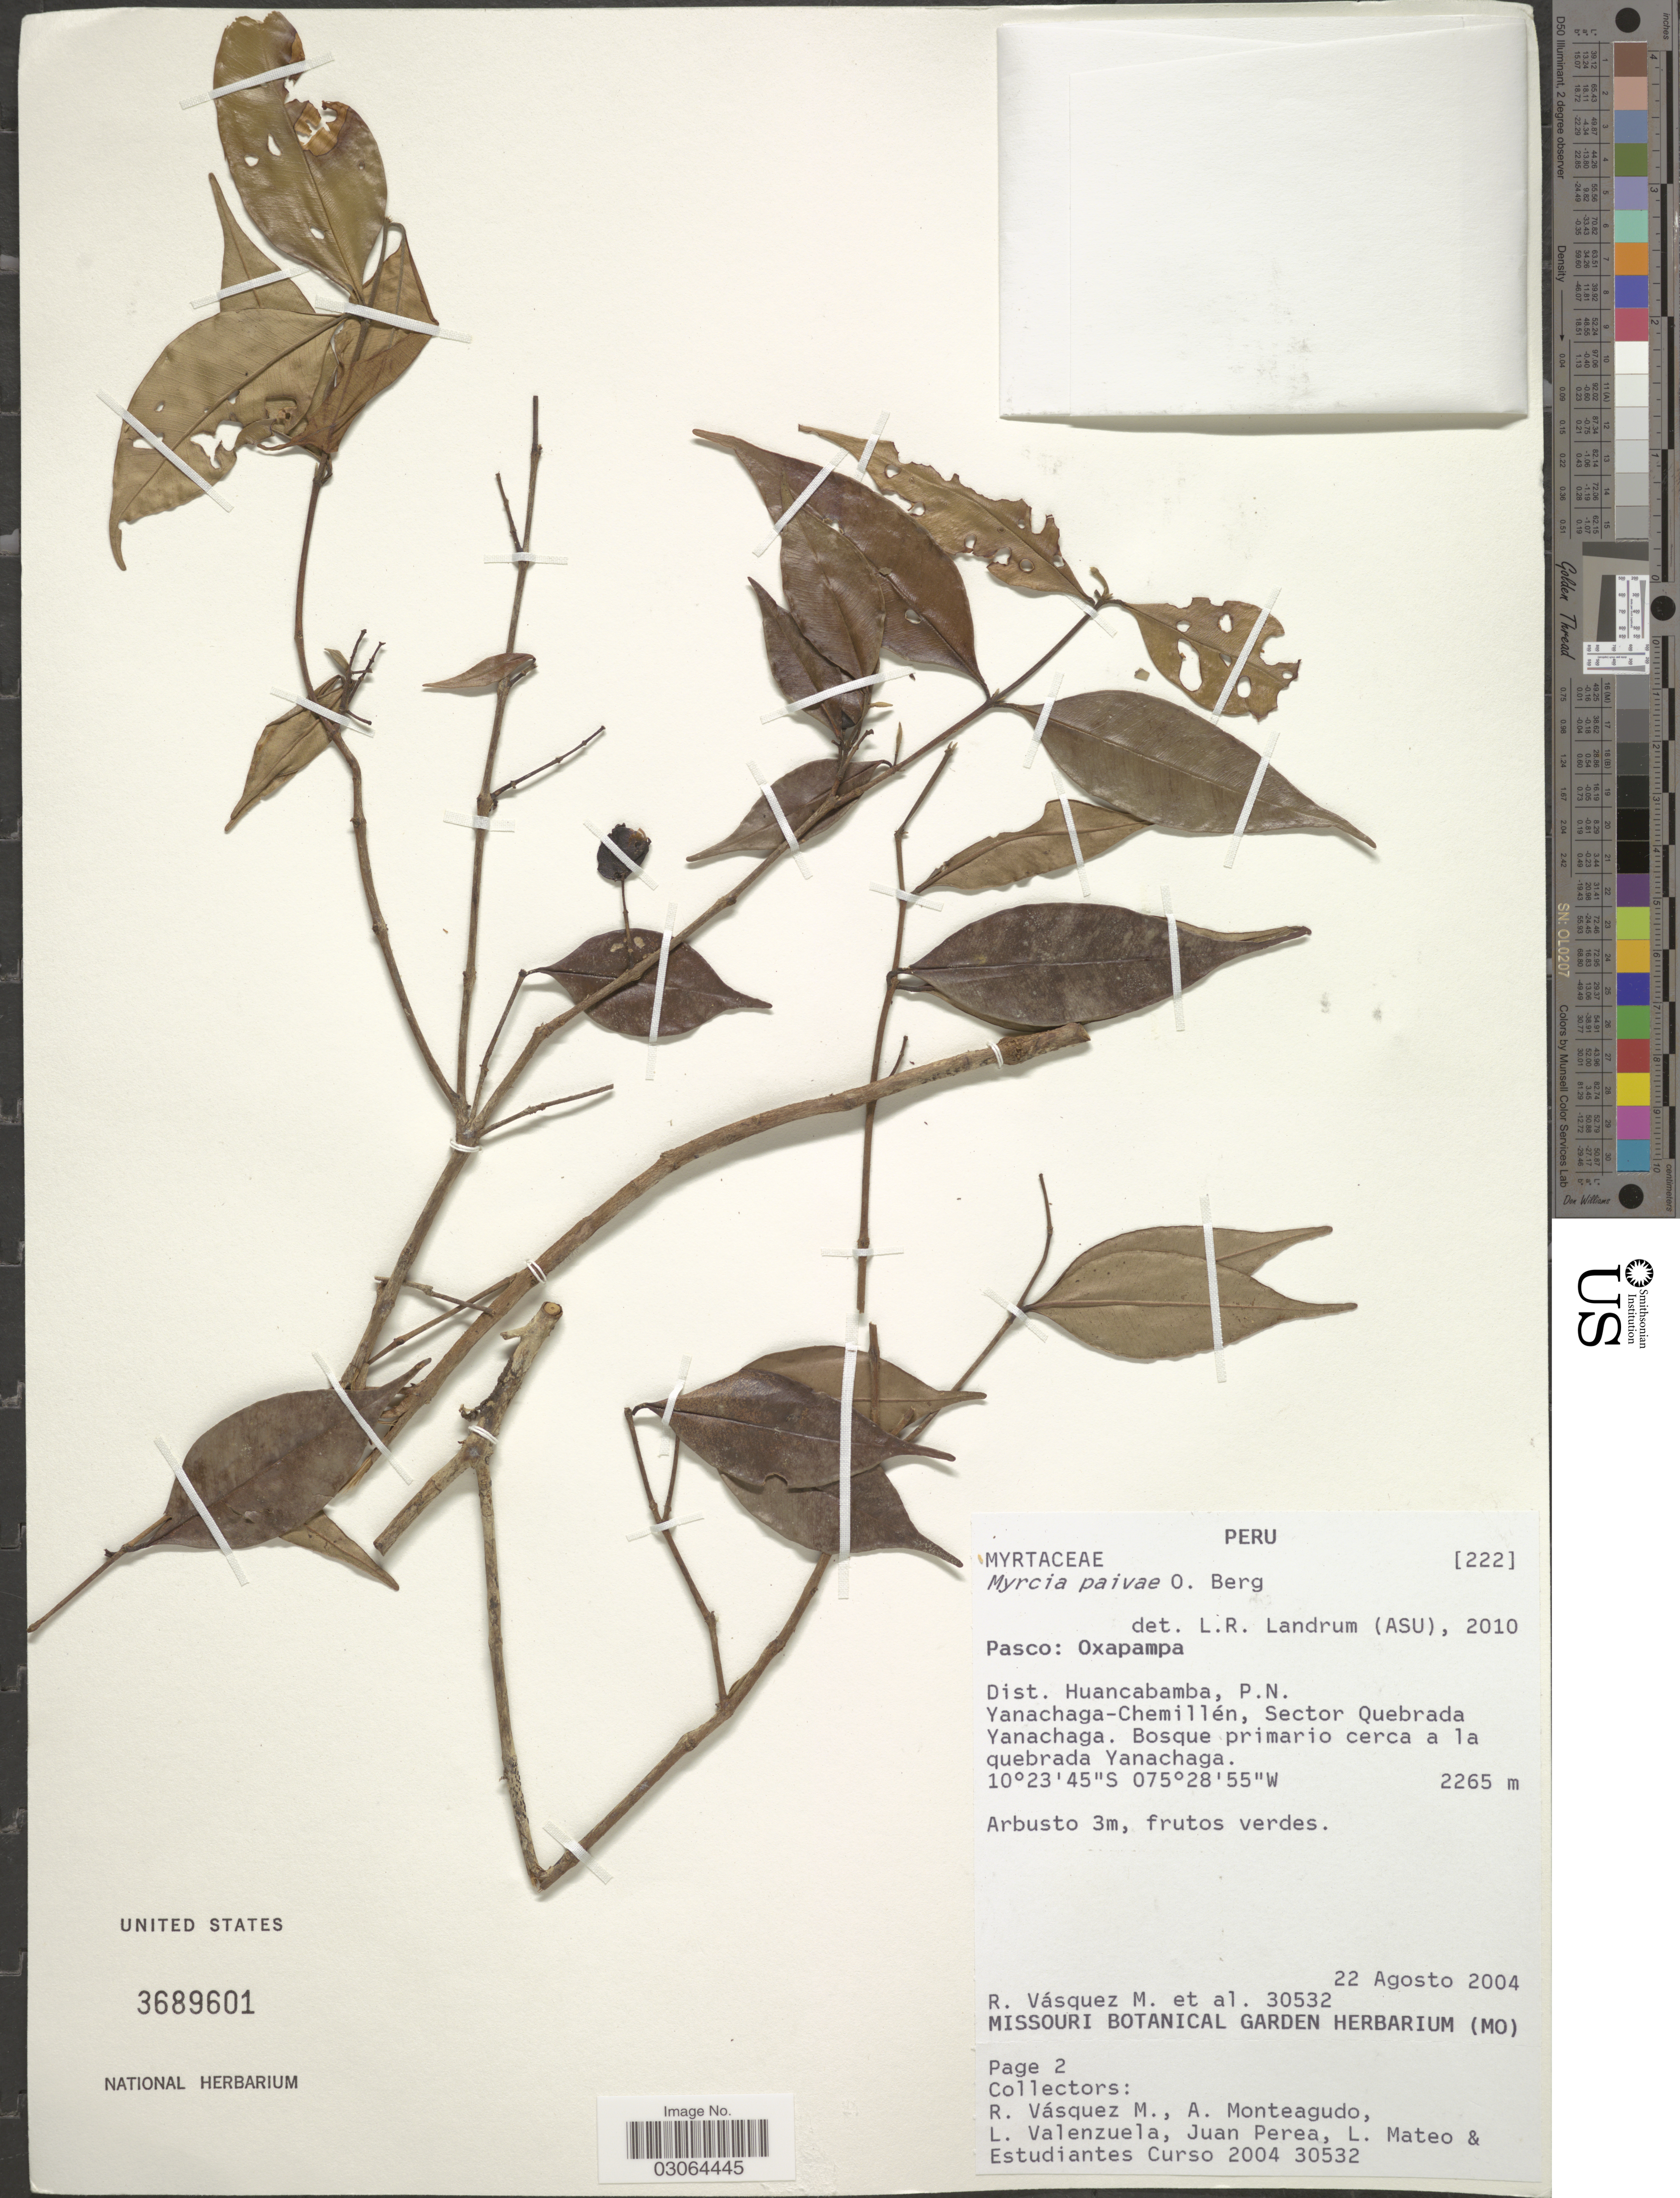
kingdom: Plantae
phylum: Tracheophyta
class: Magnoliopsida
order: Myrtales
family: Myrtaceae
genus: Myrcia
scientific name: Myrcia paivae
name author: O. Berg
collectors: R. Vásquez M., A. Monteagudo, L. Valenzuela, J. Perea & et al.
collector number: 30532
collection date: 2004-08-22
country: Peru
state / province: Pasco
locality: Oxapampa, Dist. Huancabamba, P.N. Yanachaga-Chemillén, Sector Quebrada Yanachaga. Bosque primario cerca a la quebrada Yanachaga.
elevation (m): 2265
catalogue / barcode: US 3689601